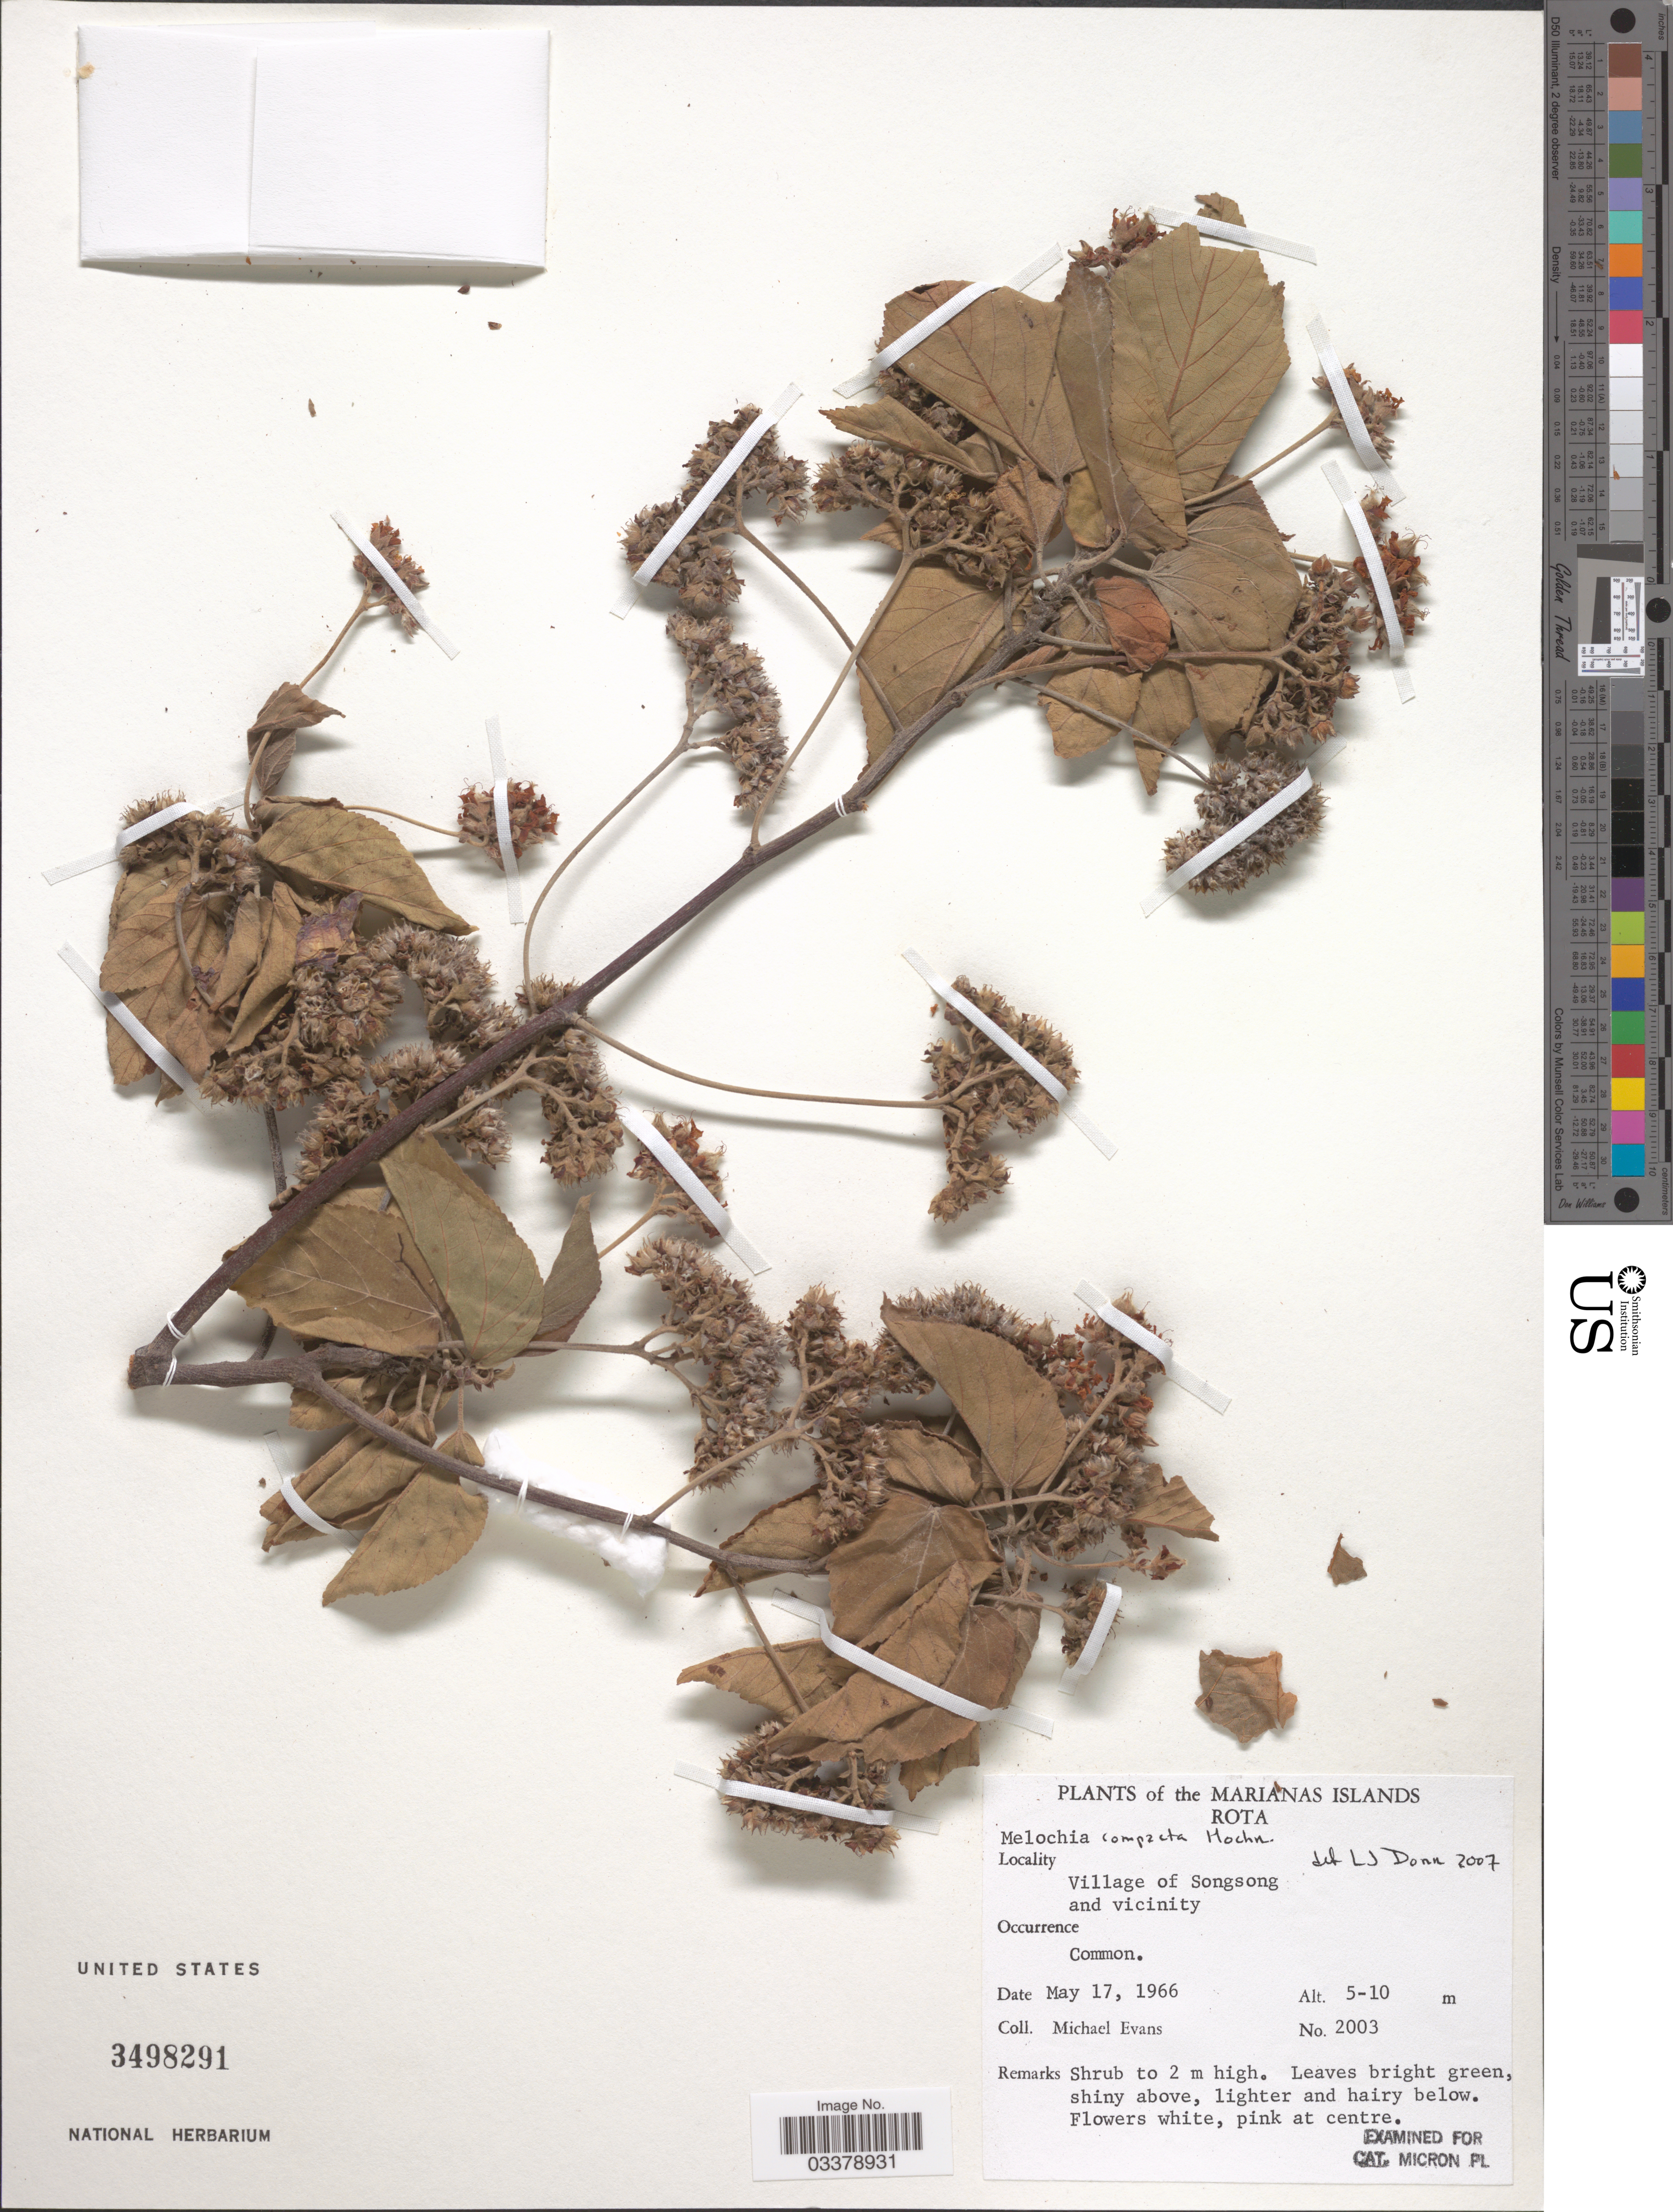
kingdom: Plantae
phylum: Tracheophyta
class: Magnoliopsida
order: Malvales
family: Malvaceae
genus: Melochia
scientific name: Melochia compacta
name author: Hochr.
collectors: M. Evans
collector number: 2003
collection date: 1966-05-17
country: Northern Mariana Islands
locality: The Marianas Islands, Rota, Village of Songsong and vicinity.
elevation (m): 5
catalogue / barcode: US 3498291